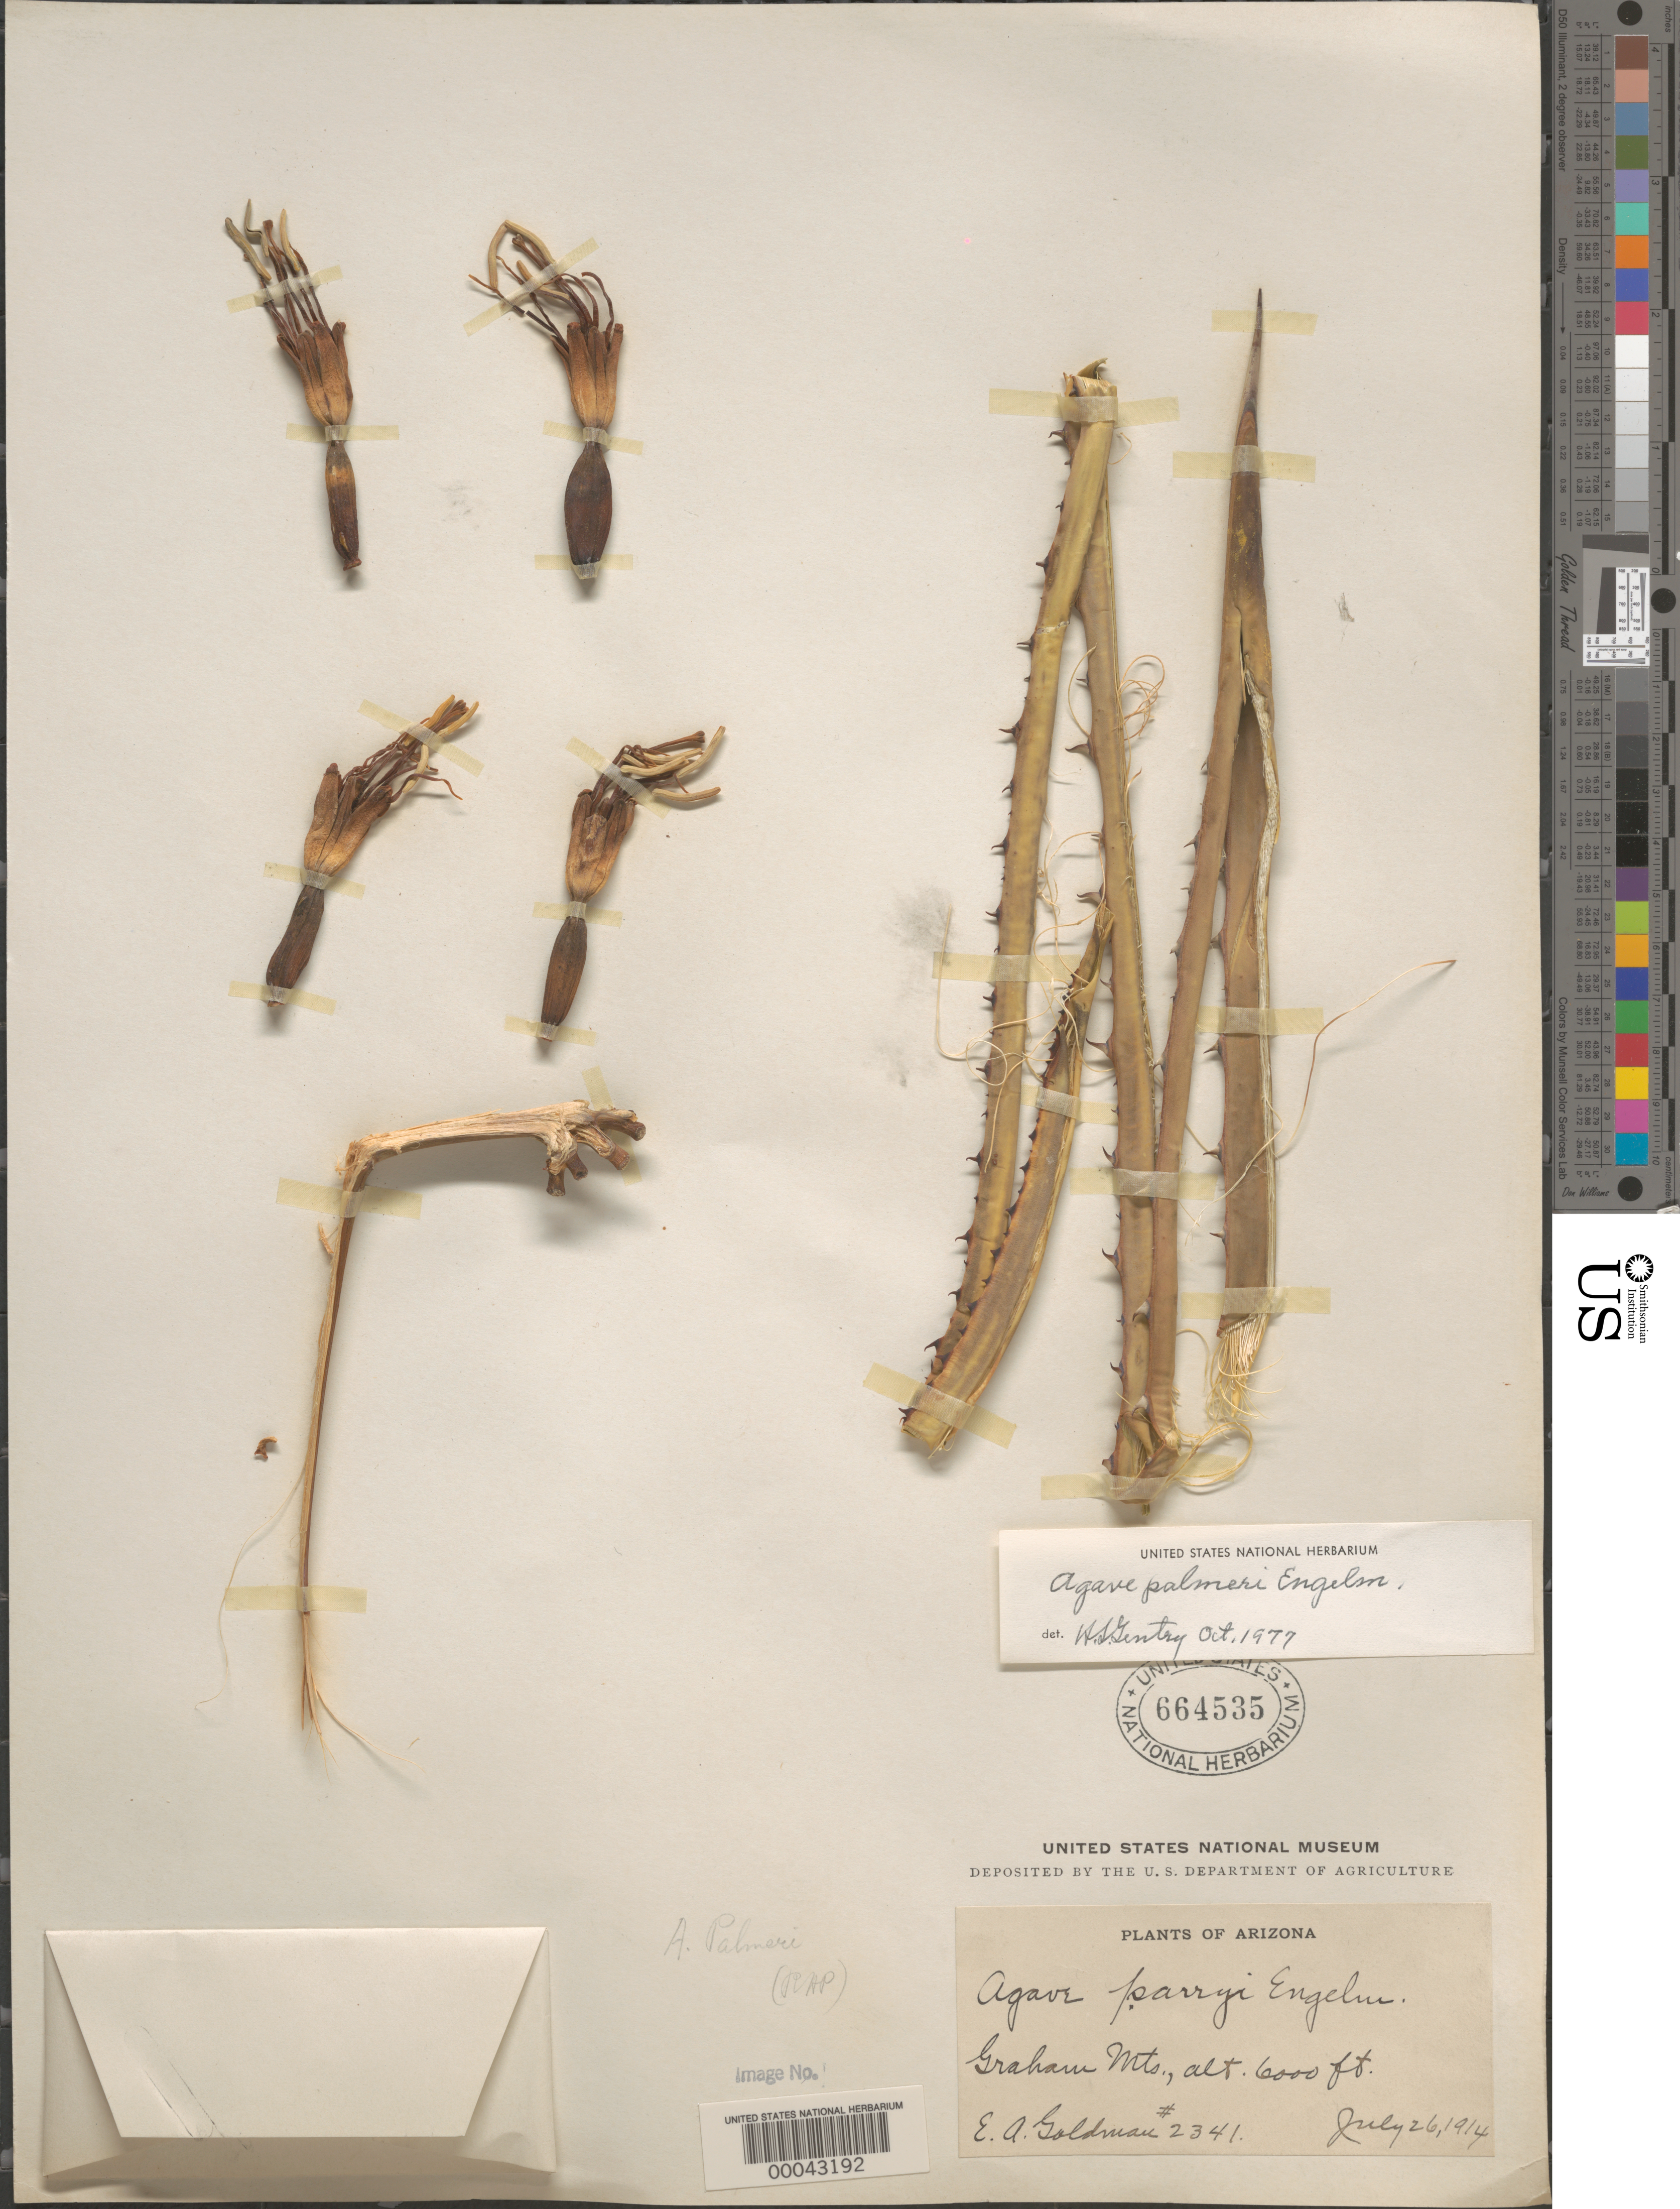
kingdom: Plantae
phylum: Tracheophyta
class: Liliopsida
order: Asparagales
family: Asparagaceae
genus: Agave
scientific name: Agave palmeri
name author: Engelm.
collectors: E. A. Goldman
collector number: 2341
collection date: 1914-07-26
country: United States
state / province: New Mexico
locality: Graham Mts.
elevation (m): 1829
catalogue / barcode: US 664535